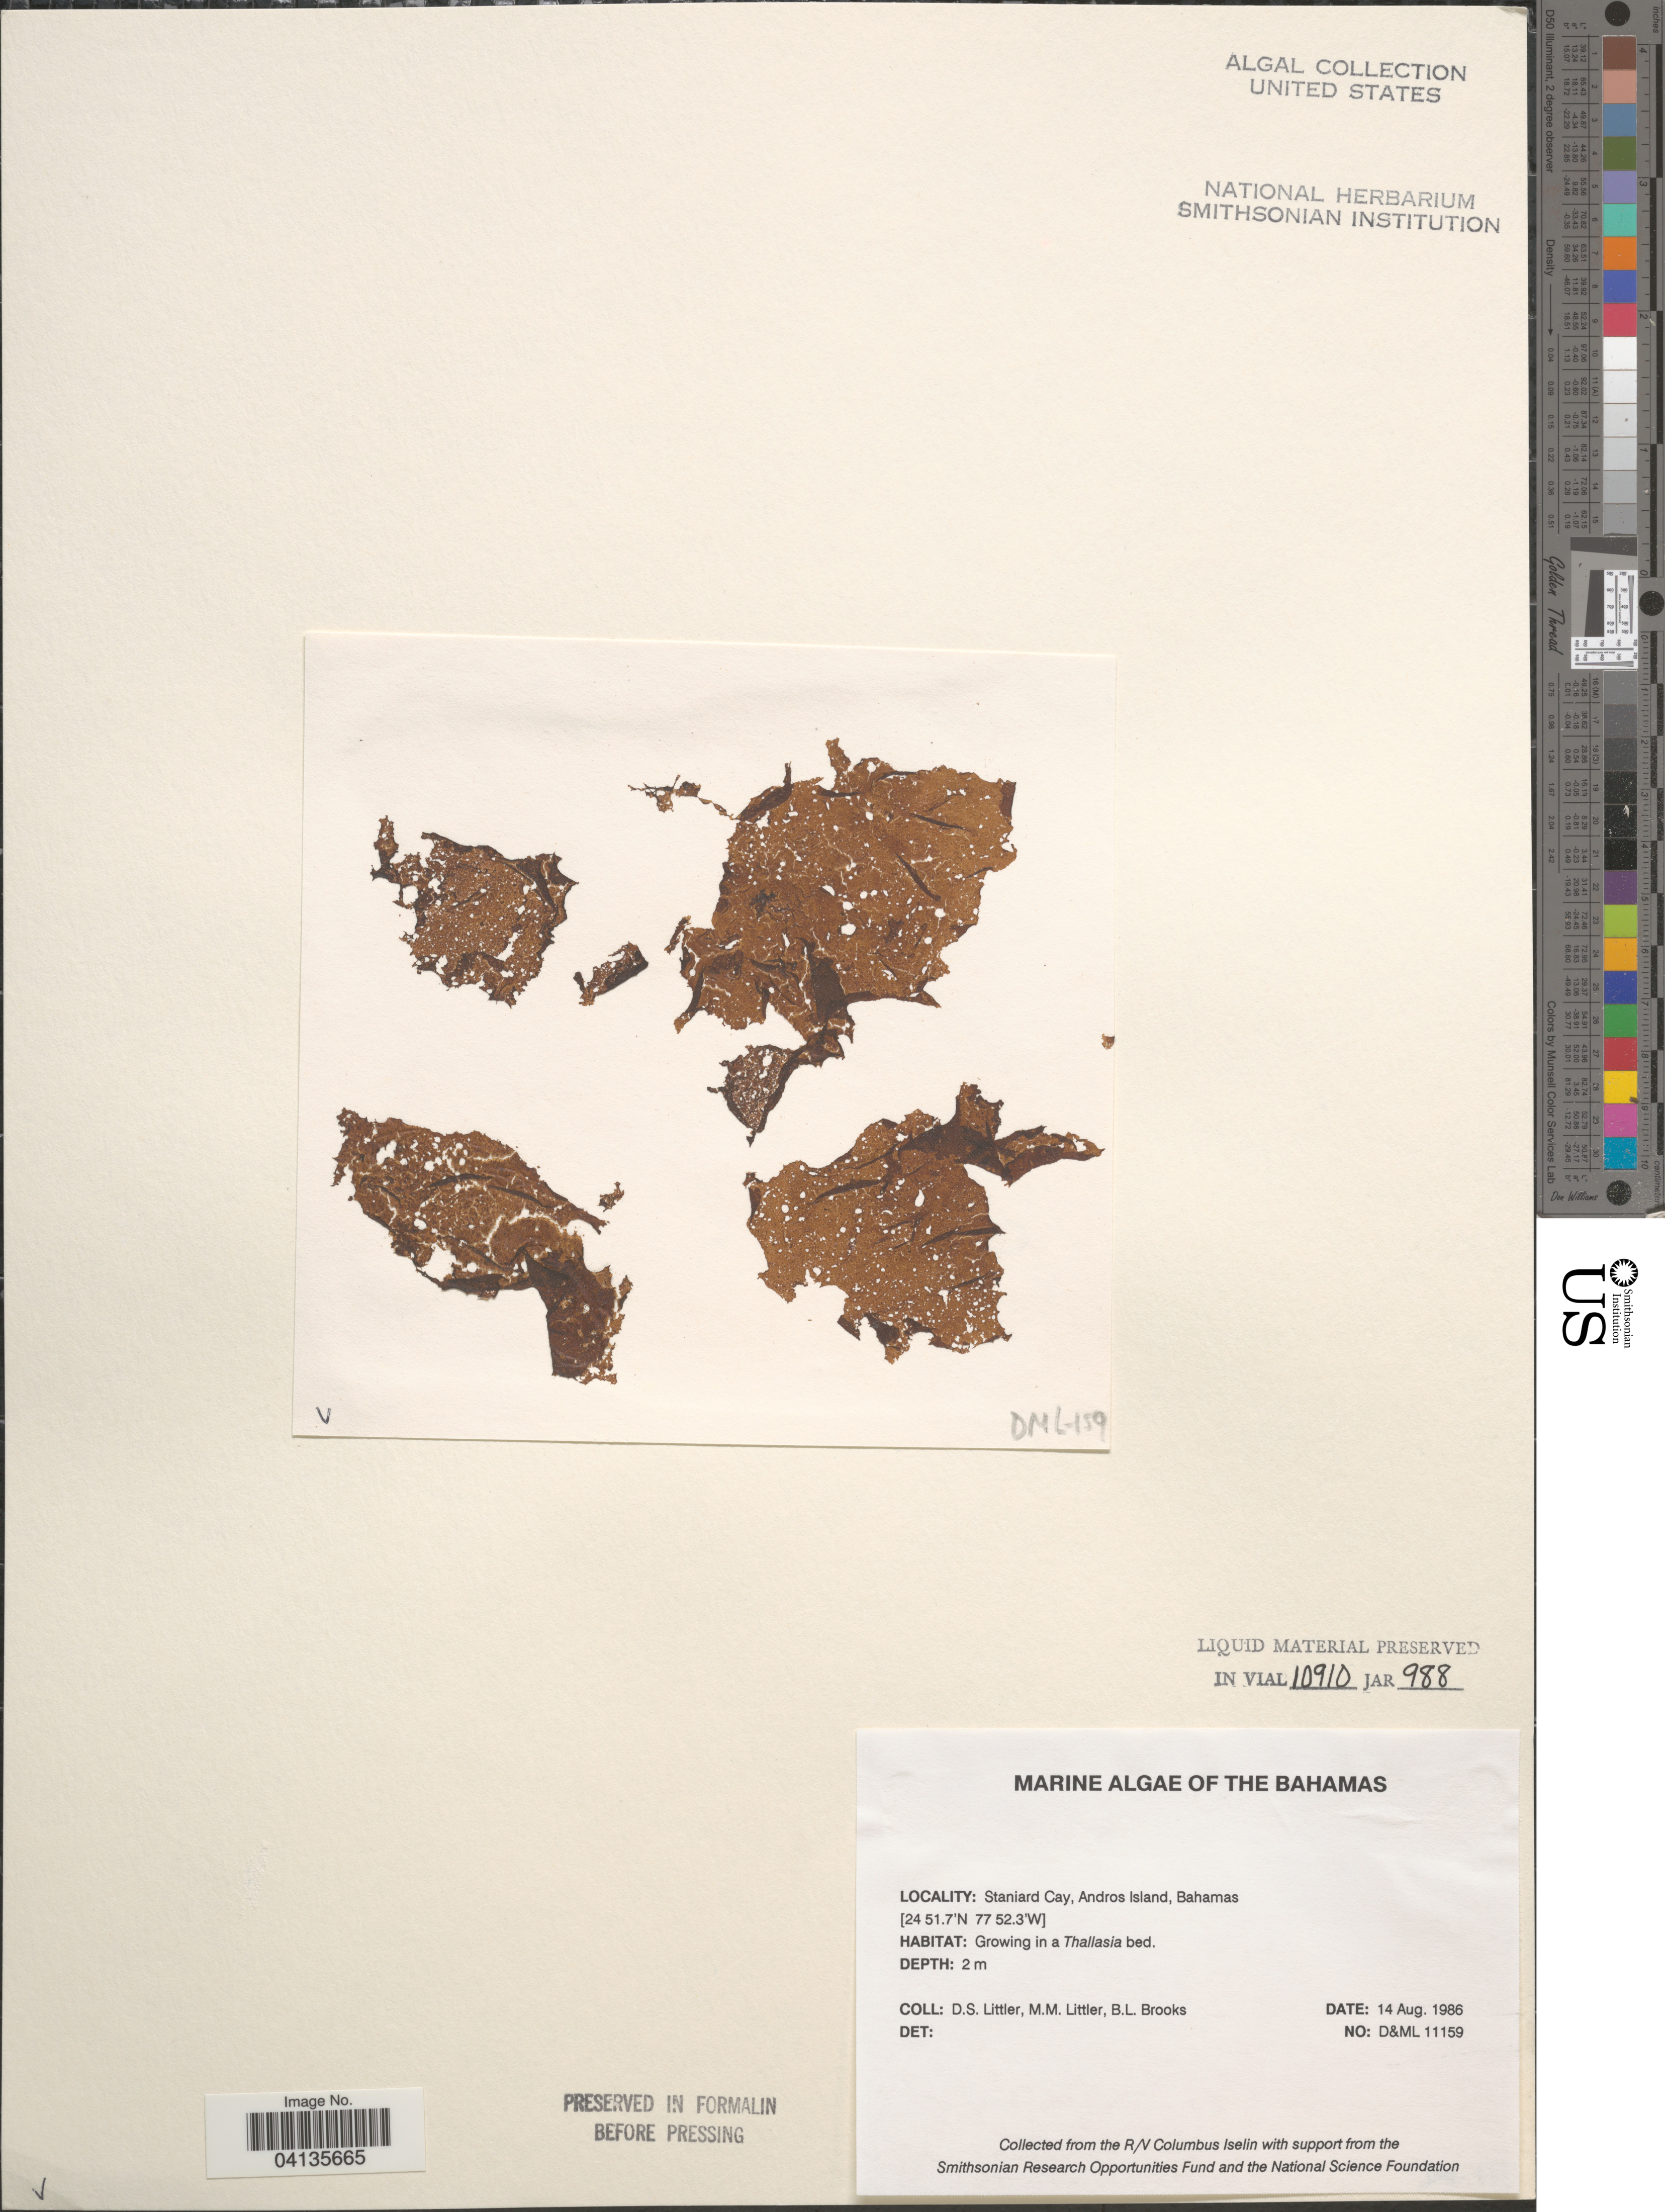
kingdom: Plantae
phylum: Rhodophyta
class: Florideophyceae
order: Corallinales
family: Corallinaceae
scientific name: Crustose Coralline Algae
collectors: D. S. Littler & B. Brooks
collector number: D&ML11159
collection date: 1986-08-14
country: Bahamas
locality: Staniard Cay, Andros Island.